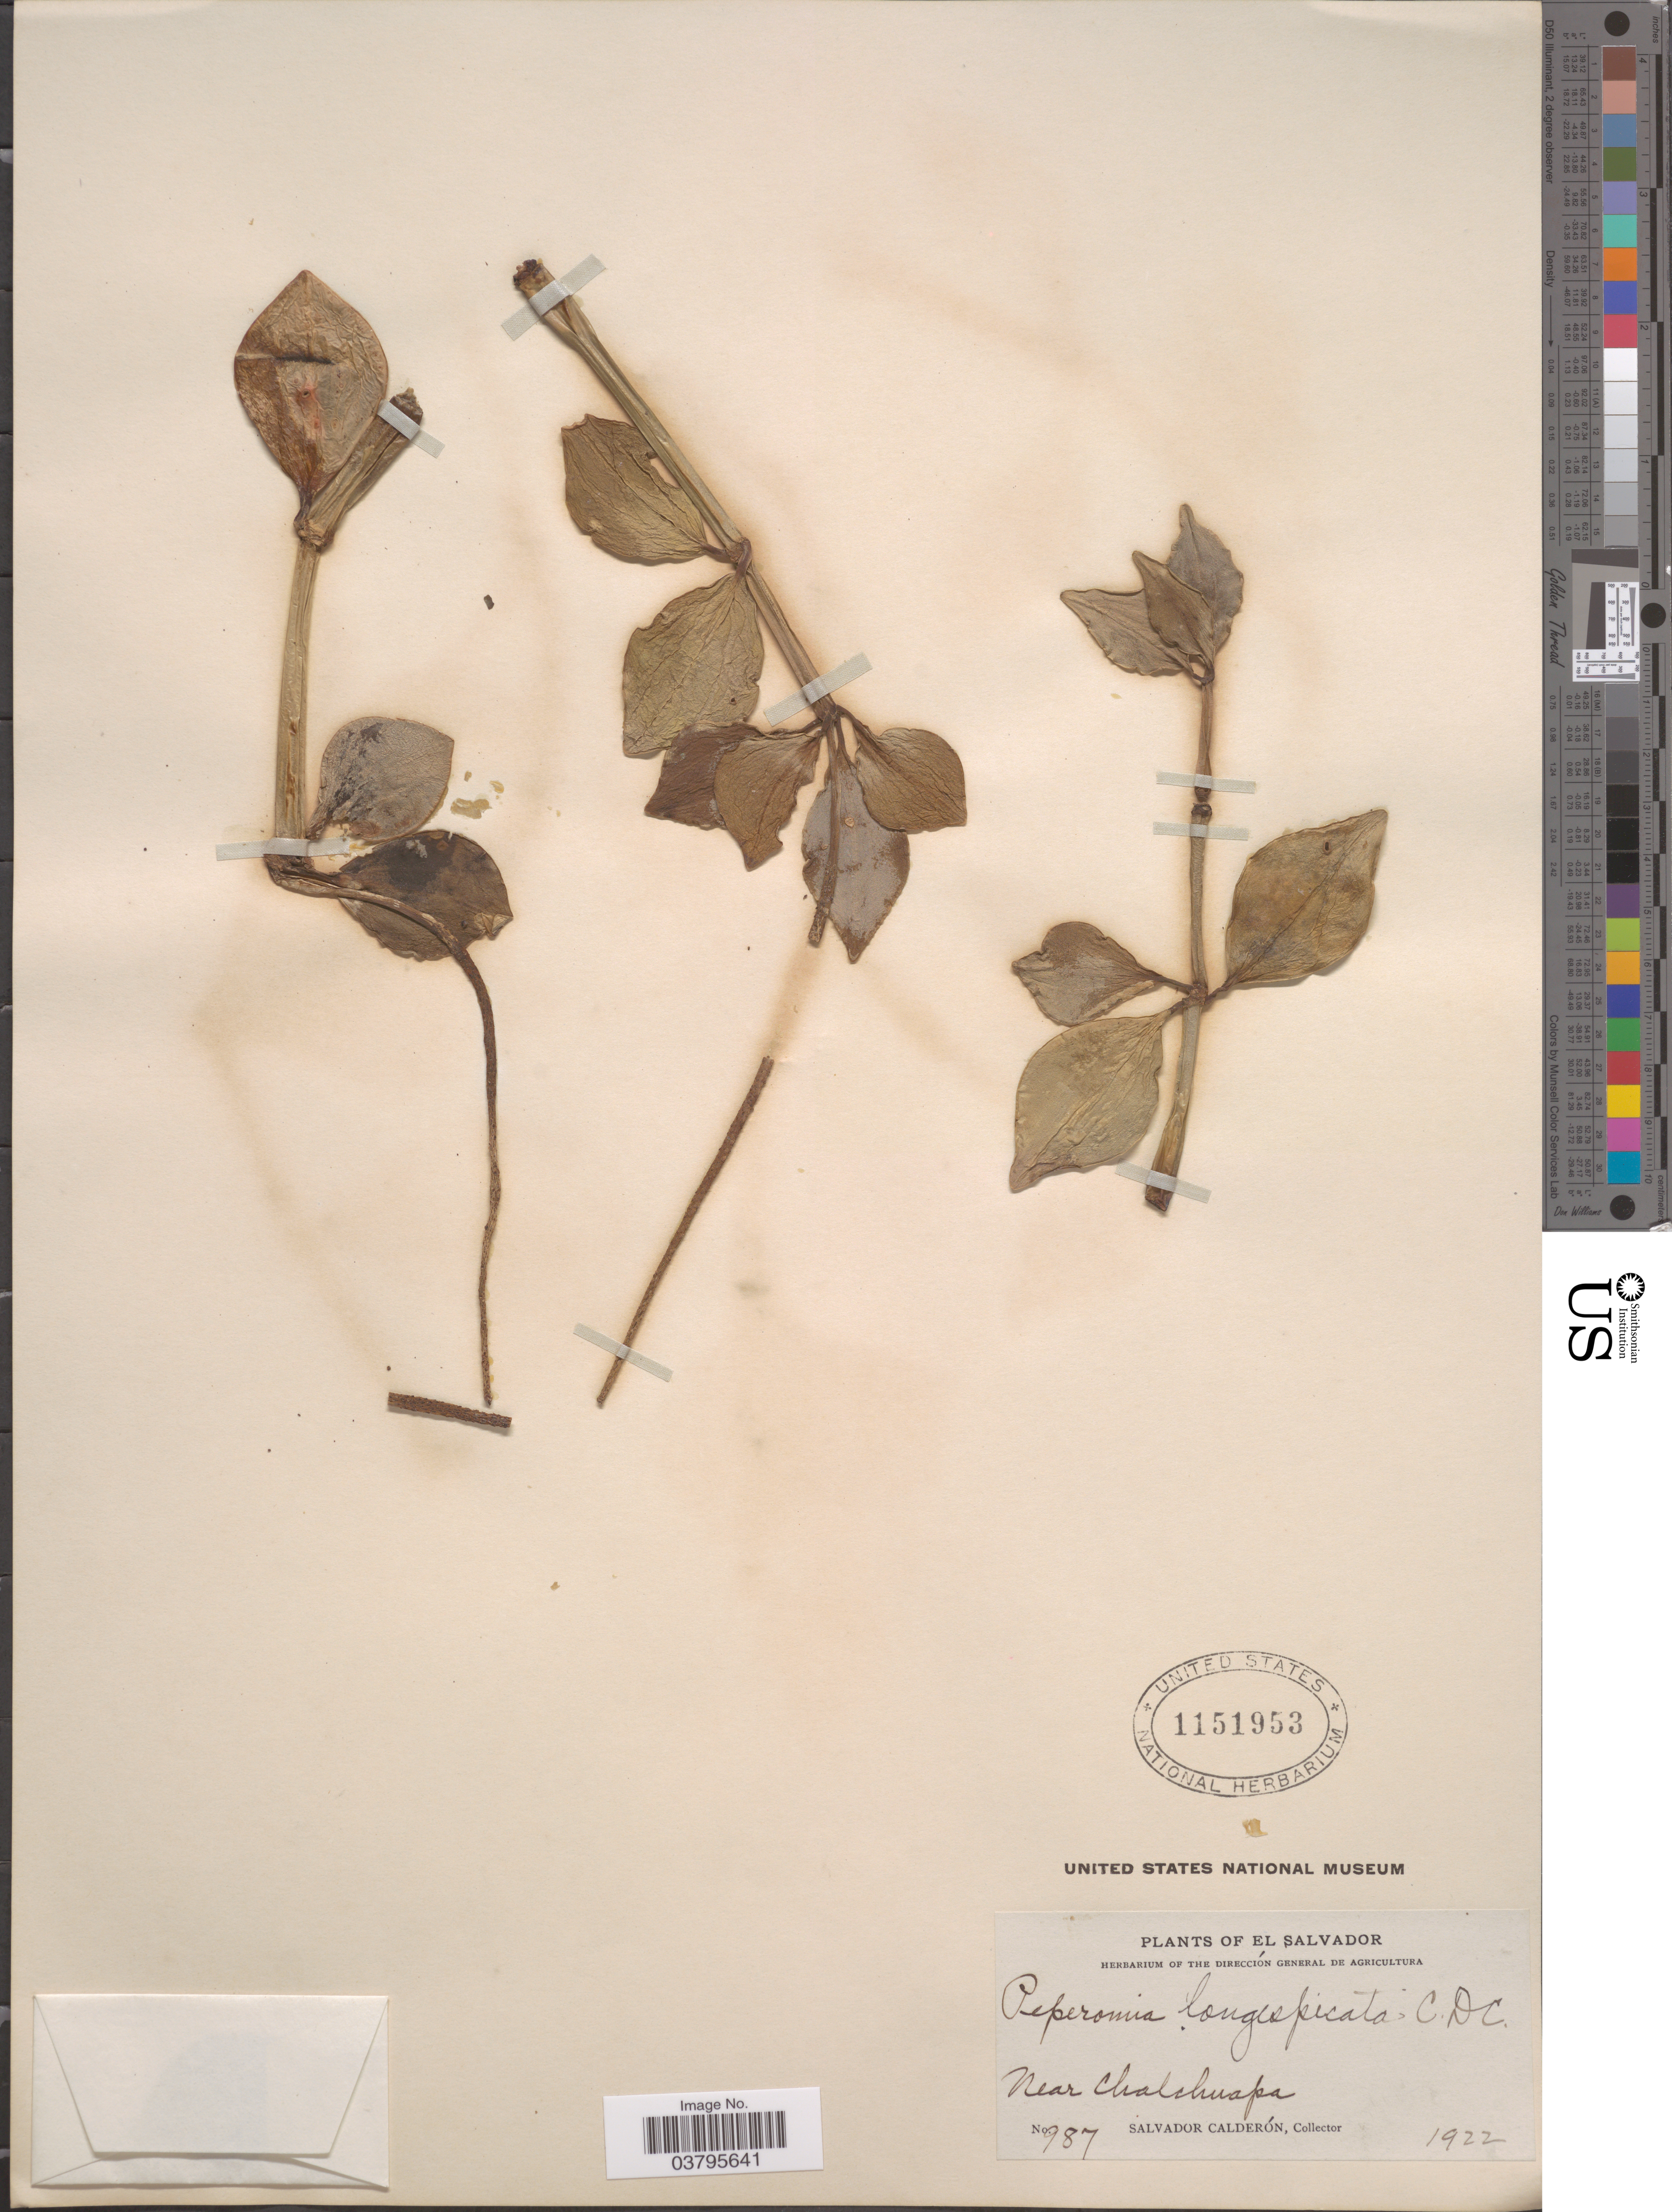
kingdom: Plantae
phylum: Tracheophyta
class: Magnoliopsida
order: Piperales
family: Piperaceae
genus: Peperomia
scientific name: Peperomia angustata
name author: Kunth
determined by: Jiménez, José Estaban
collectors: S. Calderón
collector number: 987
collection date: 1922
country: El Salvador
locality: Near Chalchuapa.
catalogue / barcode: US 1151953